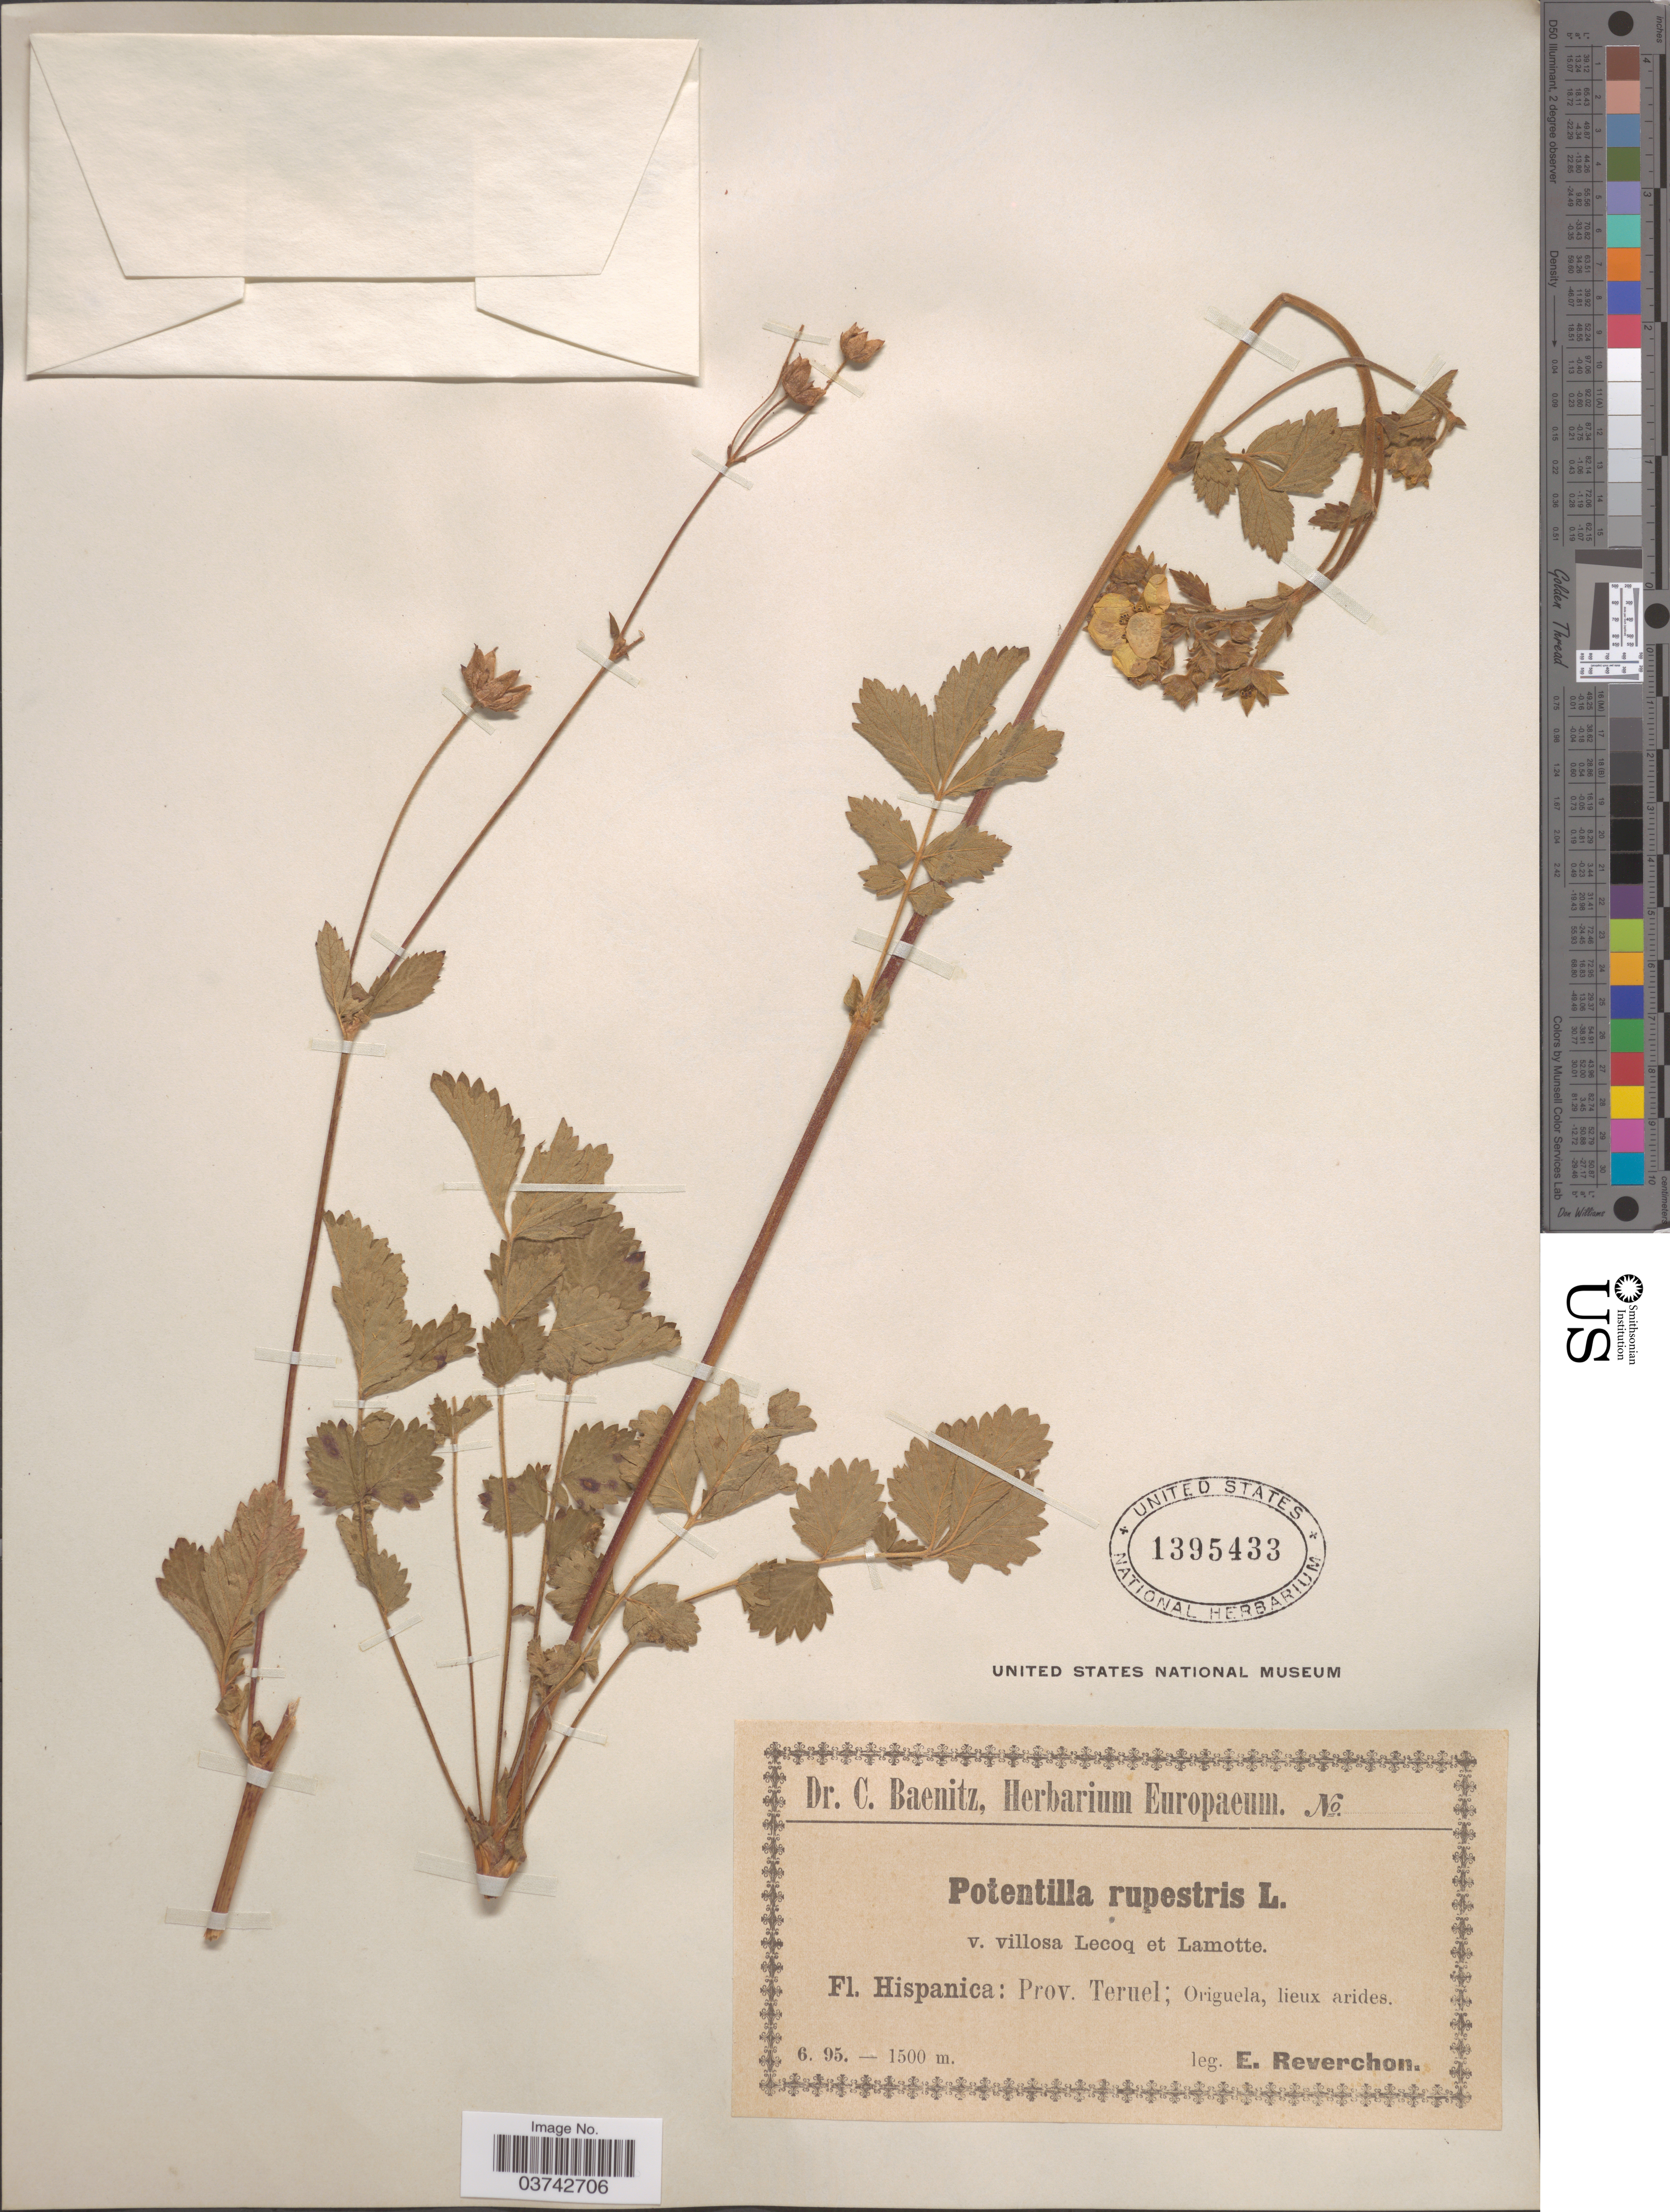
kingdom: Plantae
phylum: Tracheophyta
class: Magnoliopsida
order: Rosales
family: Rosaceae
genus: Drymocallis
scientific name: Drymocallis rupestris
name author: (L.) Soják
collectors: E. Reverchon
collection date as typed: Transcribed d/m/y: /6/95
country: Spain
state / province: Aragón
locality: Hispanica: Prov. Teruel; Origuela, lieux arides.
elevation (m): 1500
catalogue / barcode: US 1395433